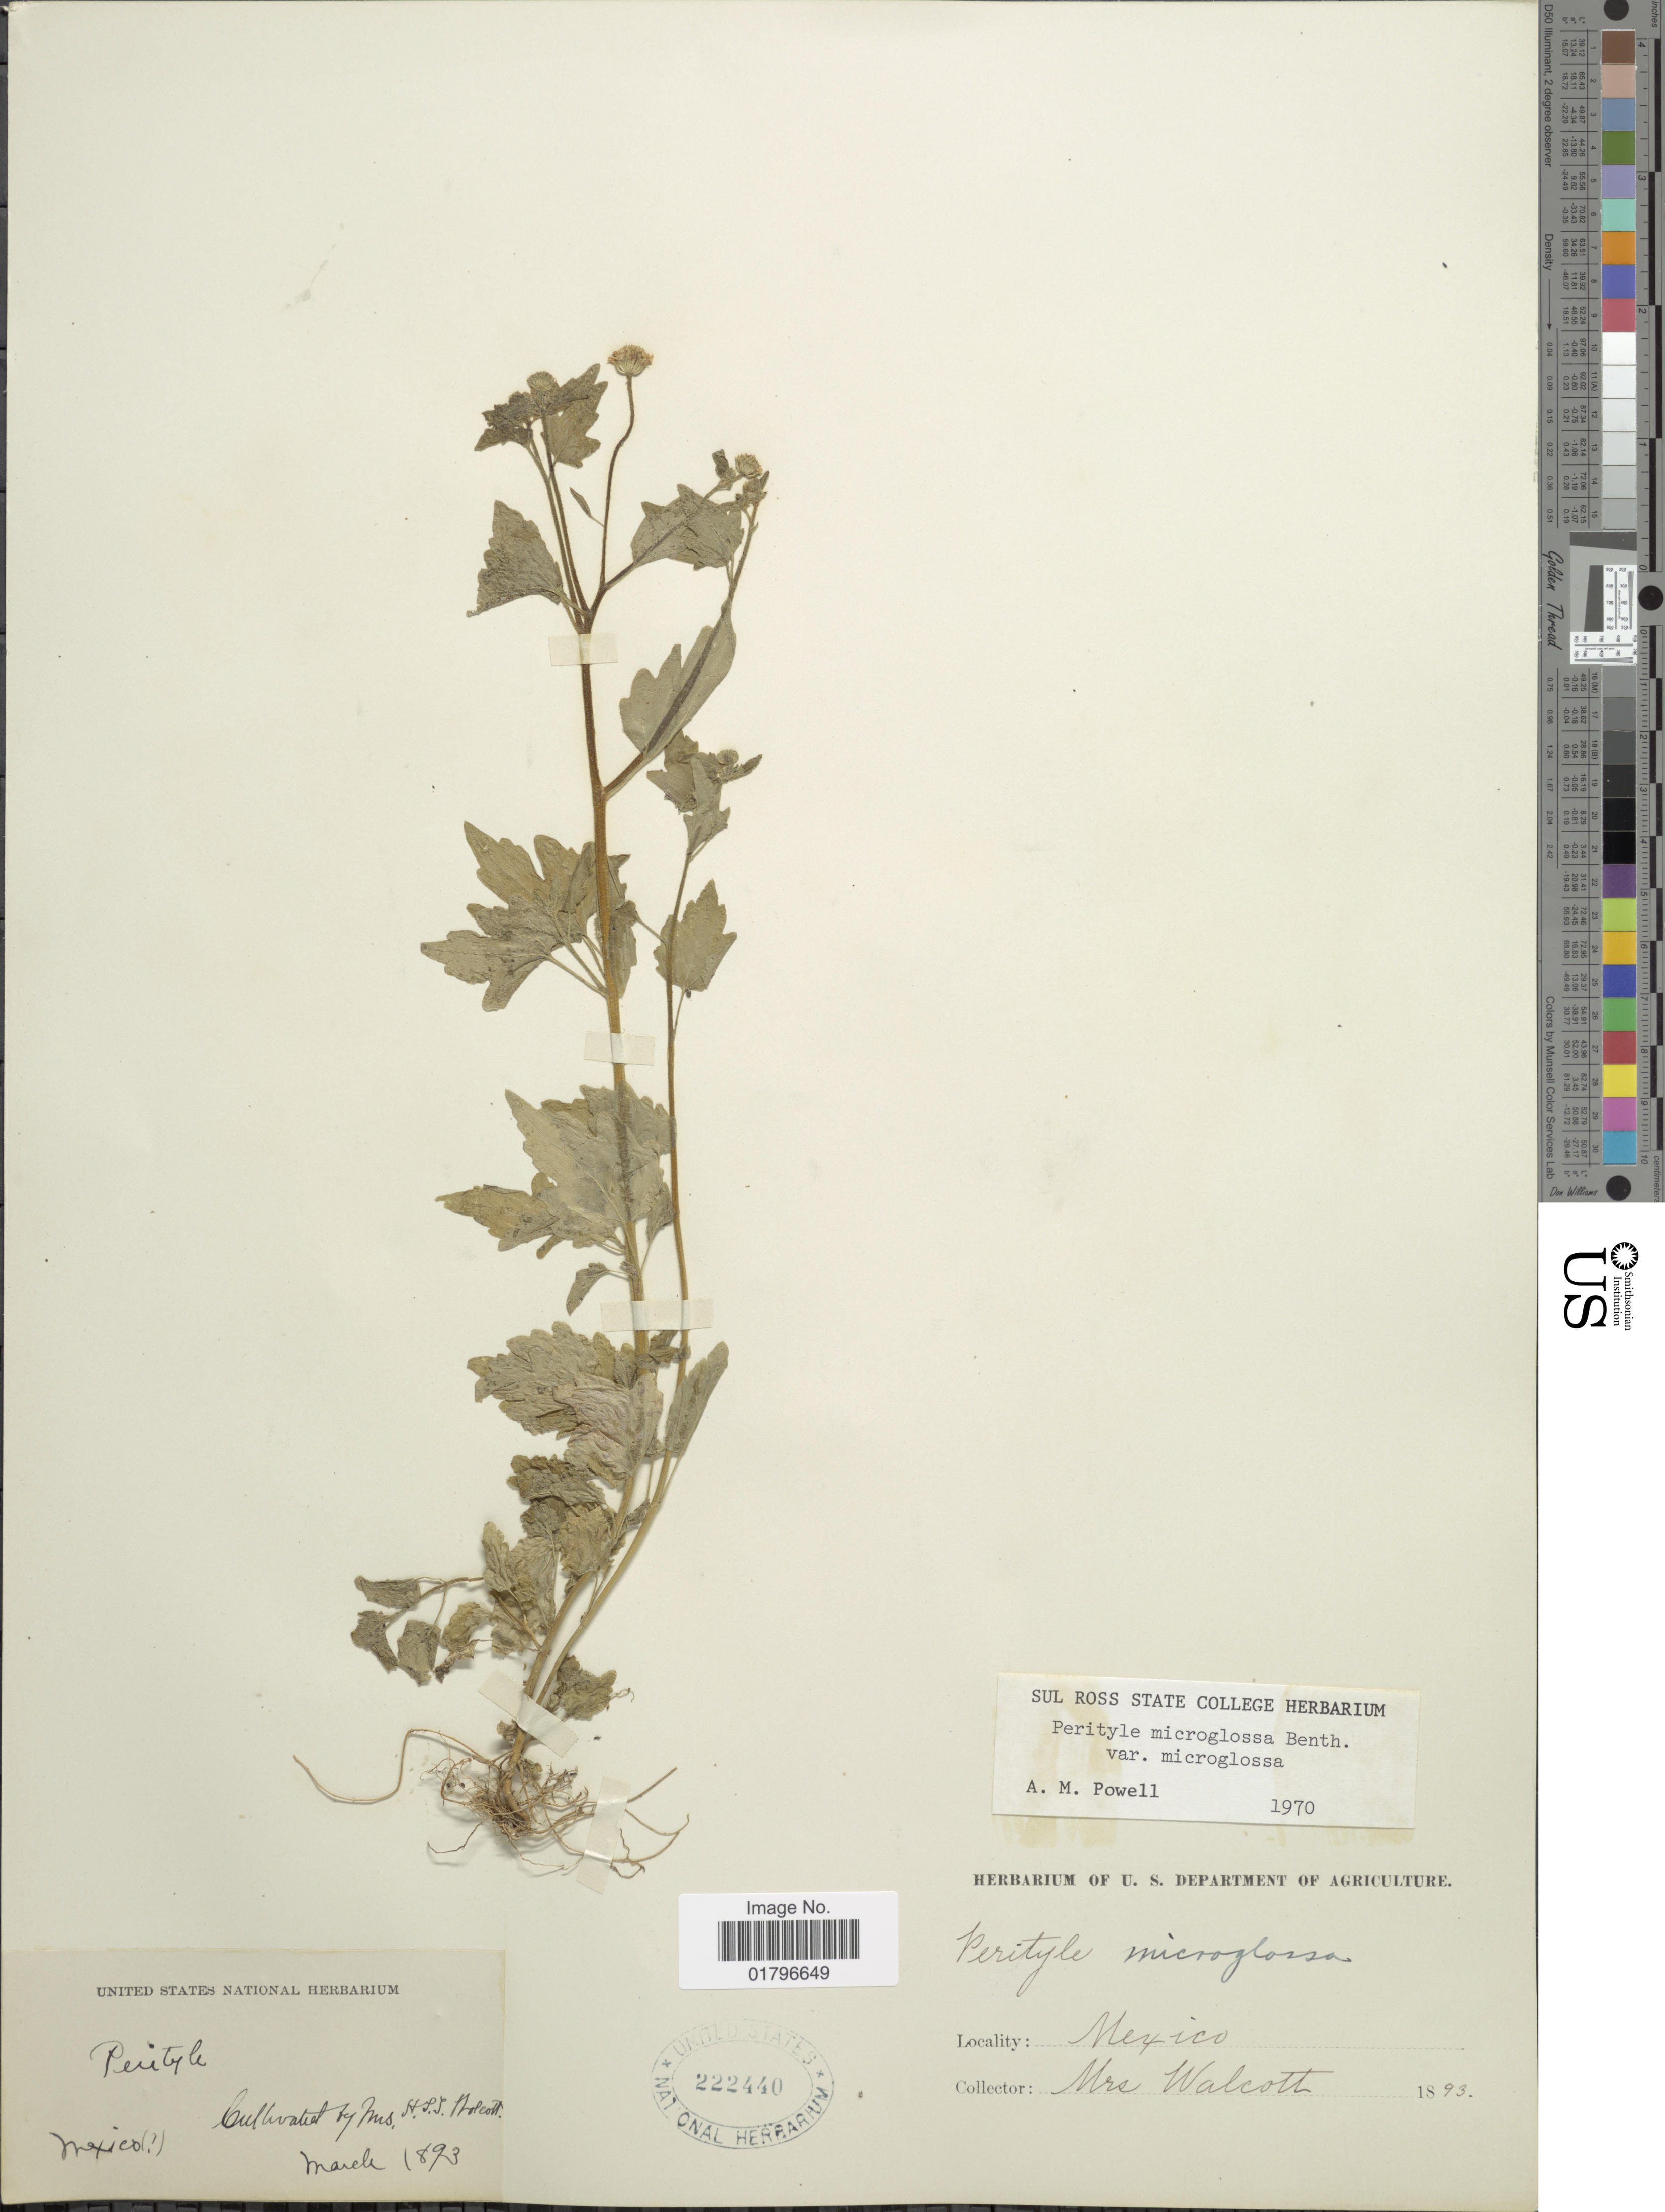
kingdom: Plantae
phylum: Tracheophyta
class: Magnoliopsida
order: Asterales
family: Asteraceae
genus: Perityle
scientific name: Perityle microglossa var. microglossa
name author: Benth.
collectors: H. Walcott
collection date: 1893-03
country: Mexico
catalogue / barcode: US 222440